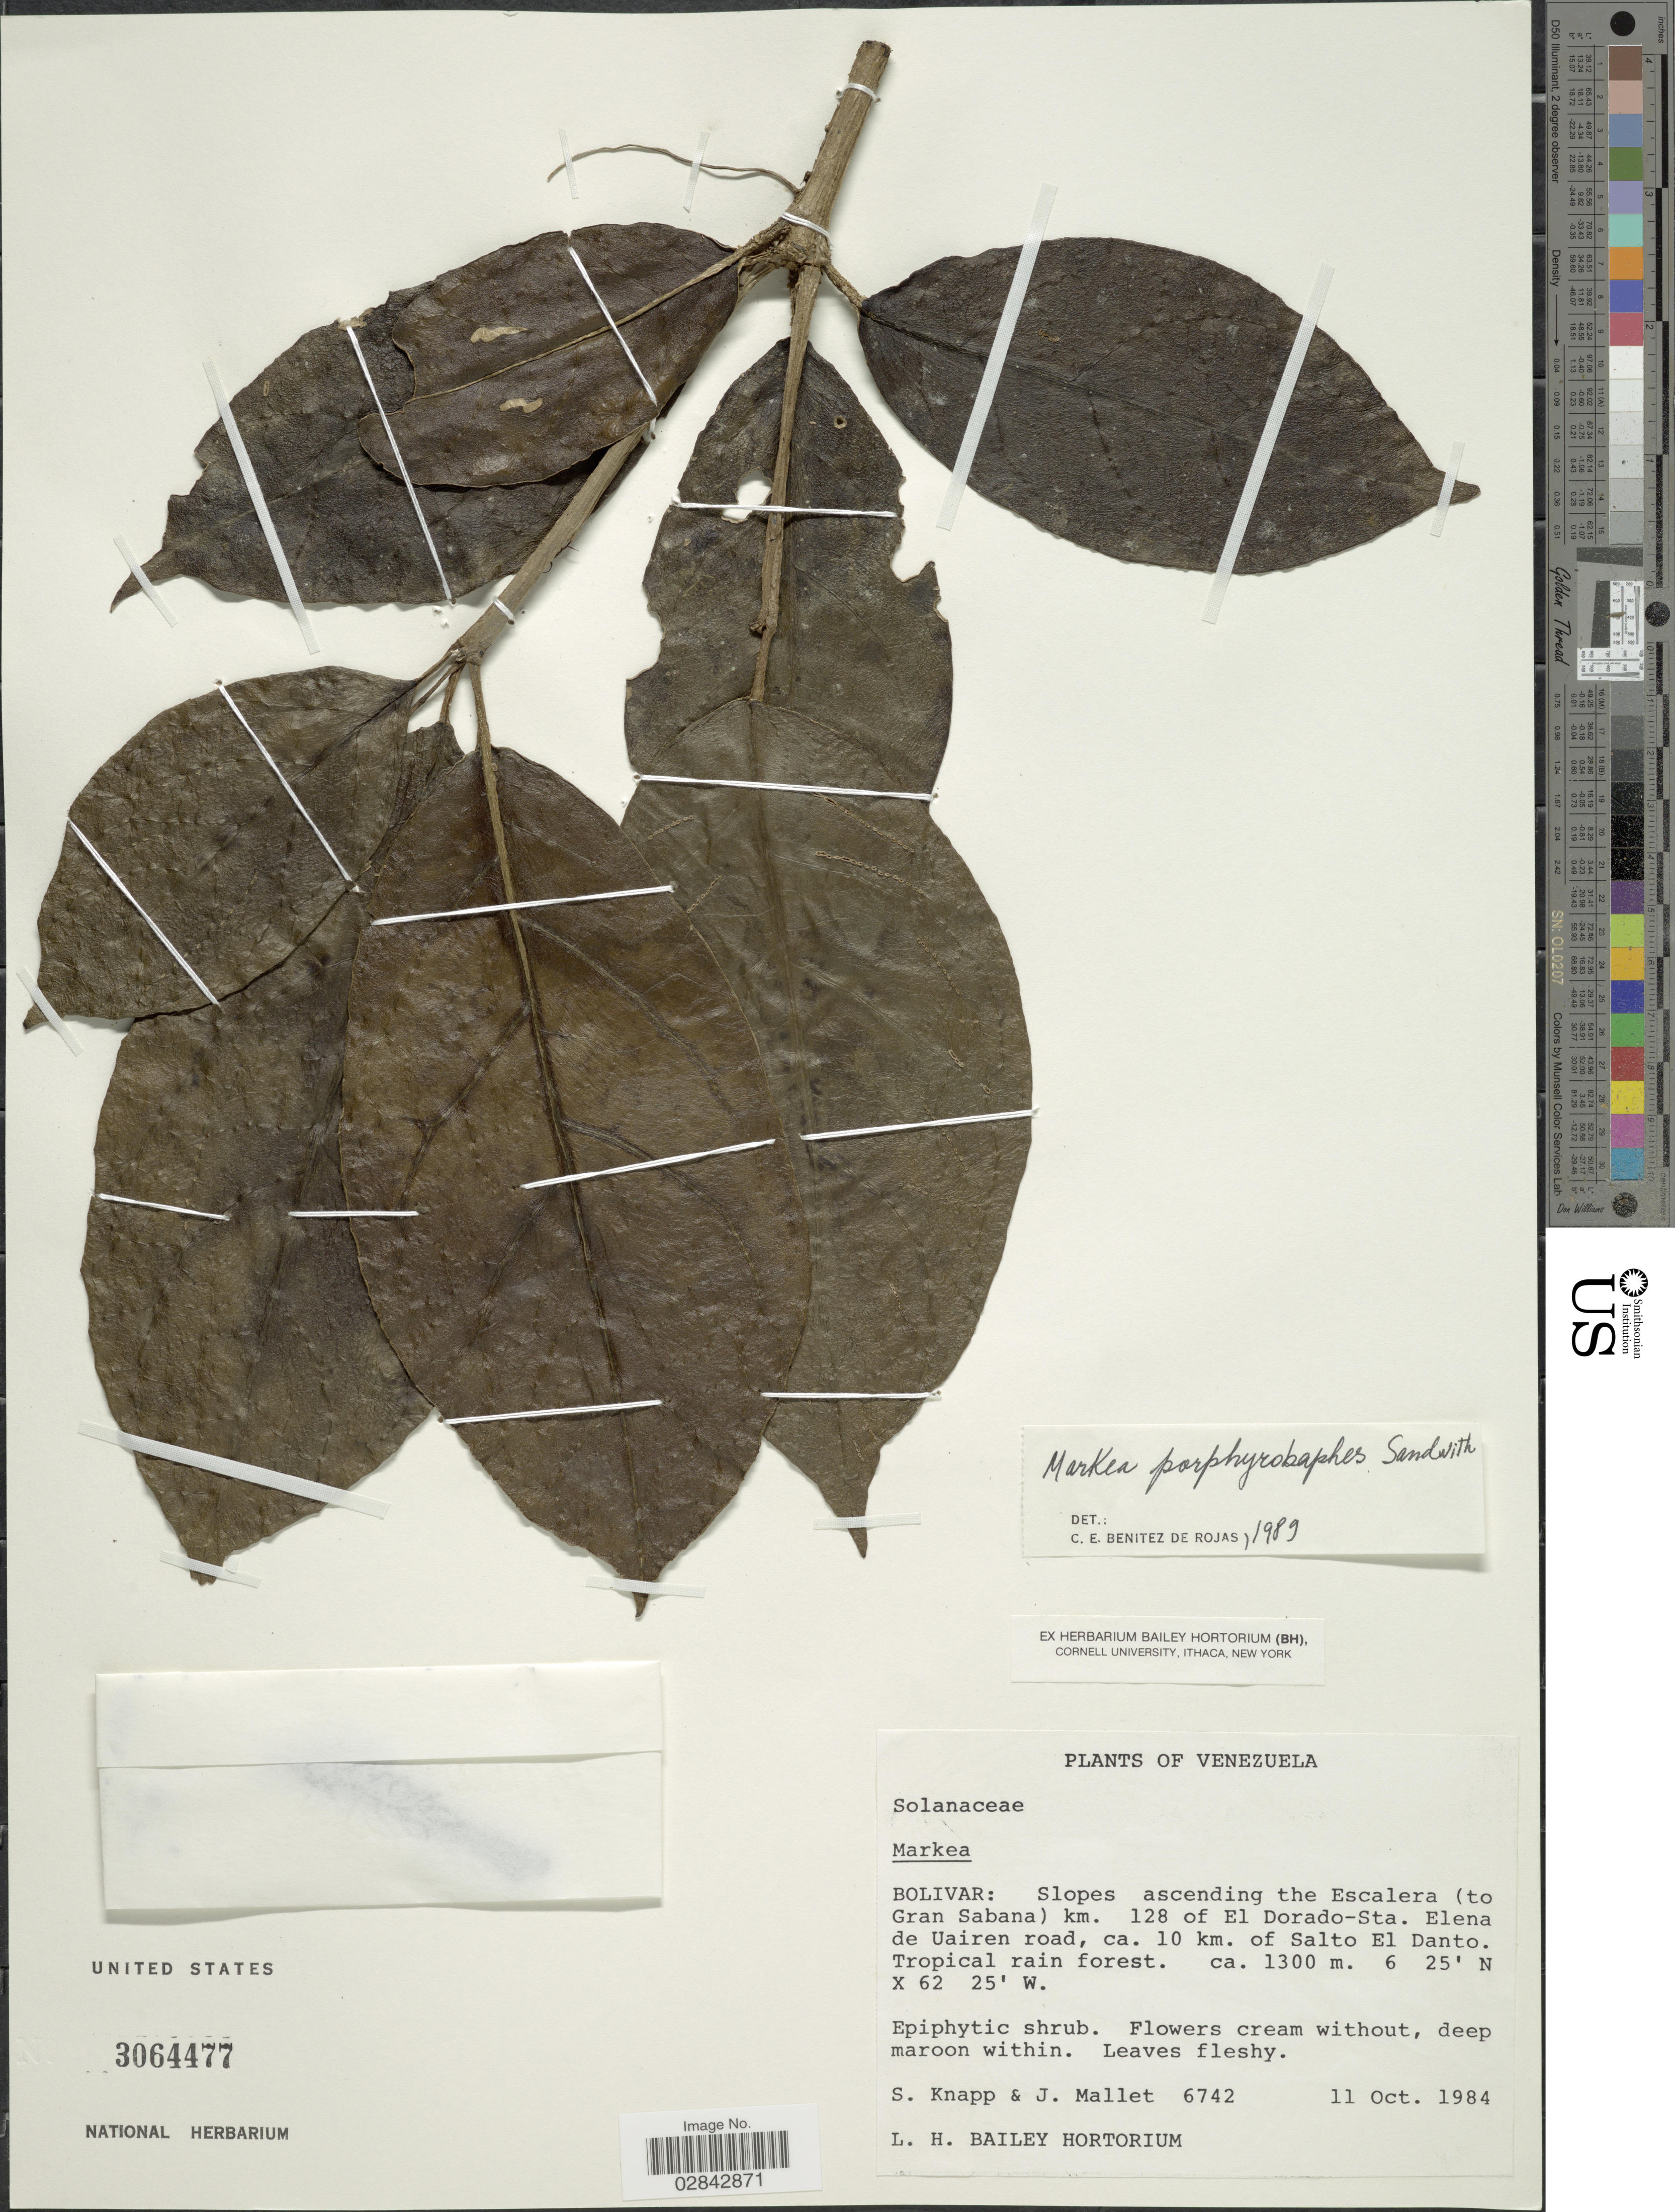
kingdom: Plantae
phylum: Tracheophyta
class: Magnoliopsida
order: Solanales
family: Solanaceae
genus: Markea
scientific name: Markea sessiliflora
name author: Ducke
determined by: Nee, Michael H.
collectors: S. Knapp & J. Mallet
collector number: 6742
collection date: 1984-10-11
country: Venezuela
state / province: Bolivar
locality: Slopes ascending the Escalera (to Gran Sabana) km. 128 of El Dorado-Sta. Elena de Uairen road, ca. 10 km. of Salto El Danto.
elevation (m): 1300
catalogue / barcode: US 3064477